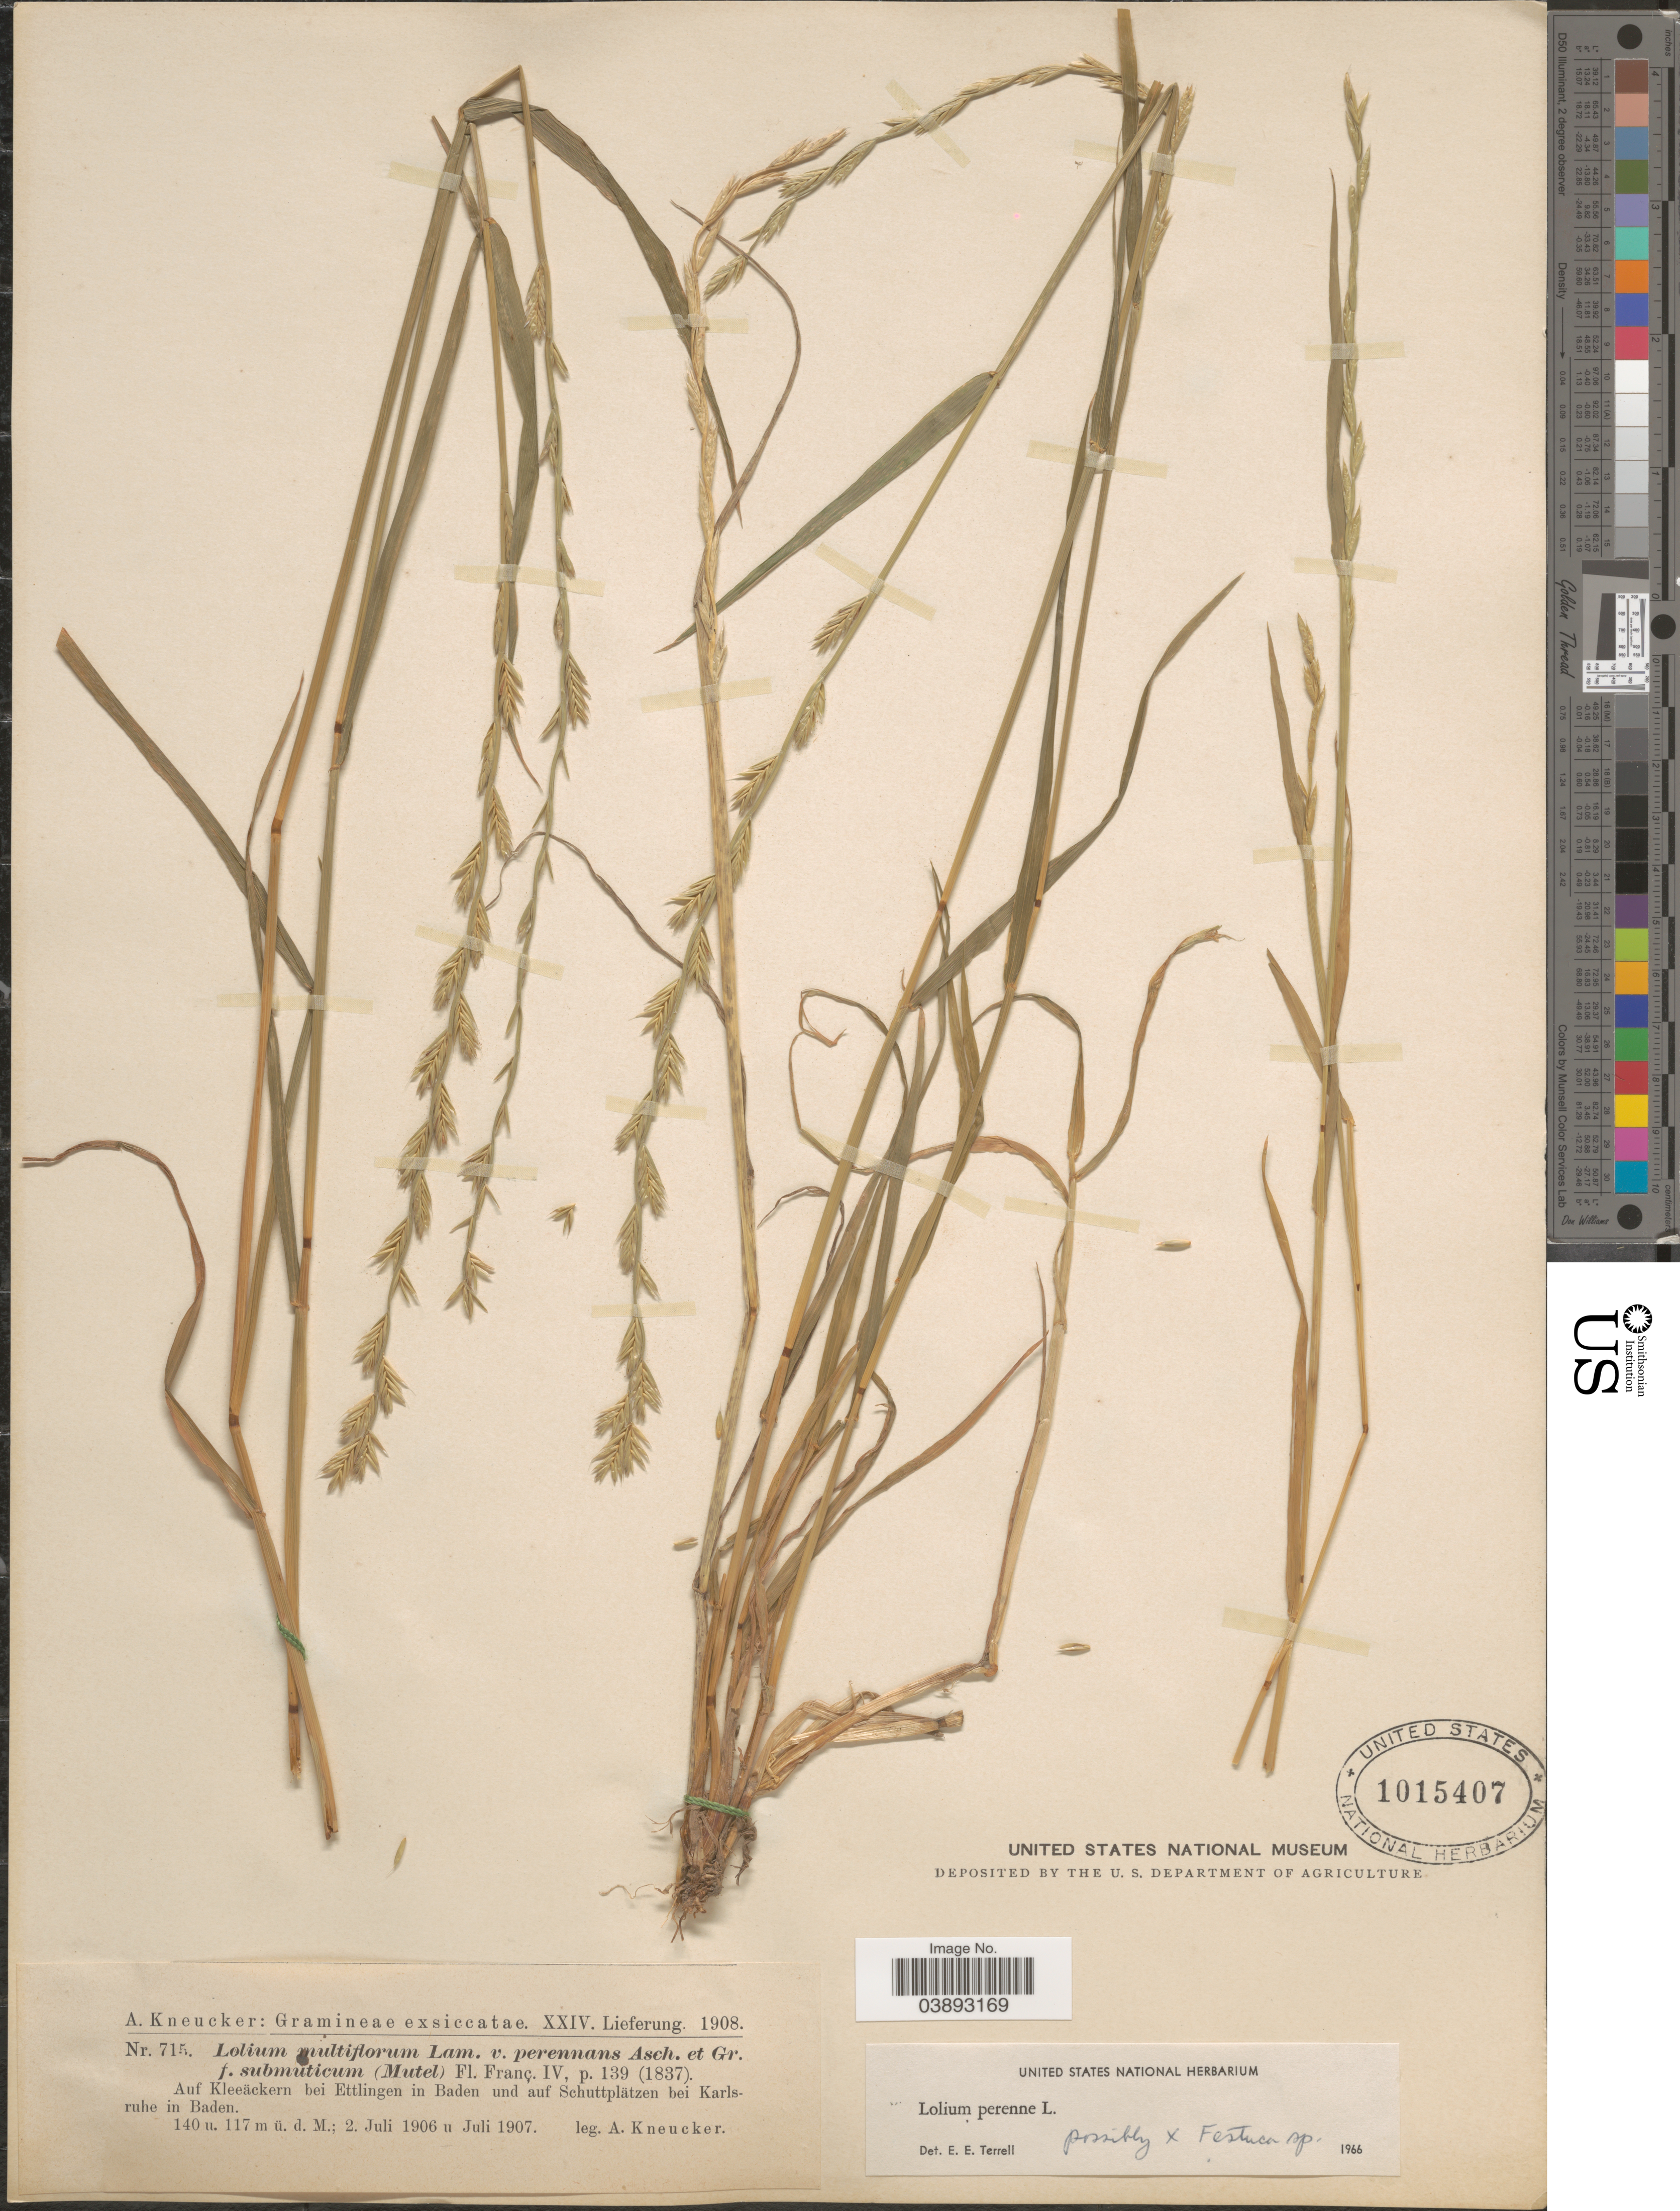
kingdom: Plantae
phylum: Tracheophyta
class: Liliopsida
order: Poales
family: Poaceae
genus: Lolium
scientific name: Lolium perenne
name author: L.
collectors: A. Kneucker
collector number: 715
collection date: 1906-07-02/1907-07-02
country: Germany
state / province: Baden-Württemberg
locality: Auf Kleeäckern bei Ettlingen in Badne und auf Schuttplätzen bei Karlsruhe in Baden.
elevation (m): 117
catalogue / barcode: US 1015407